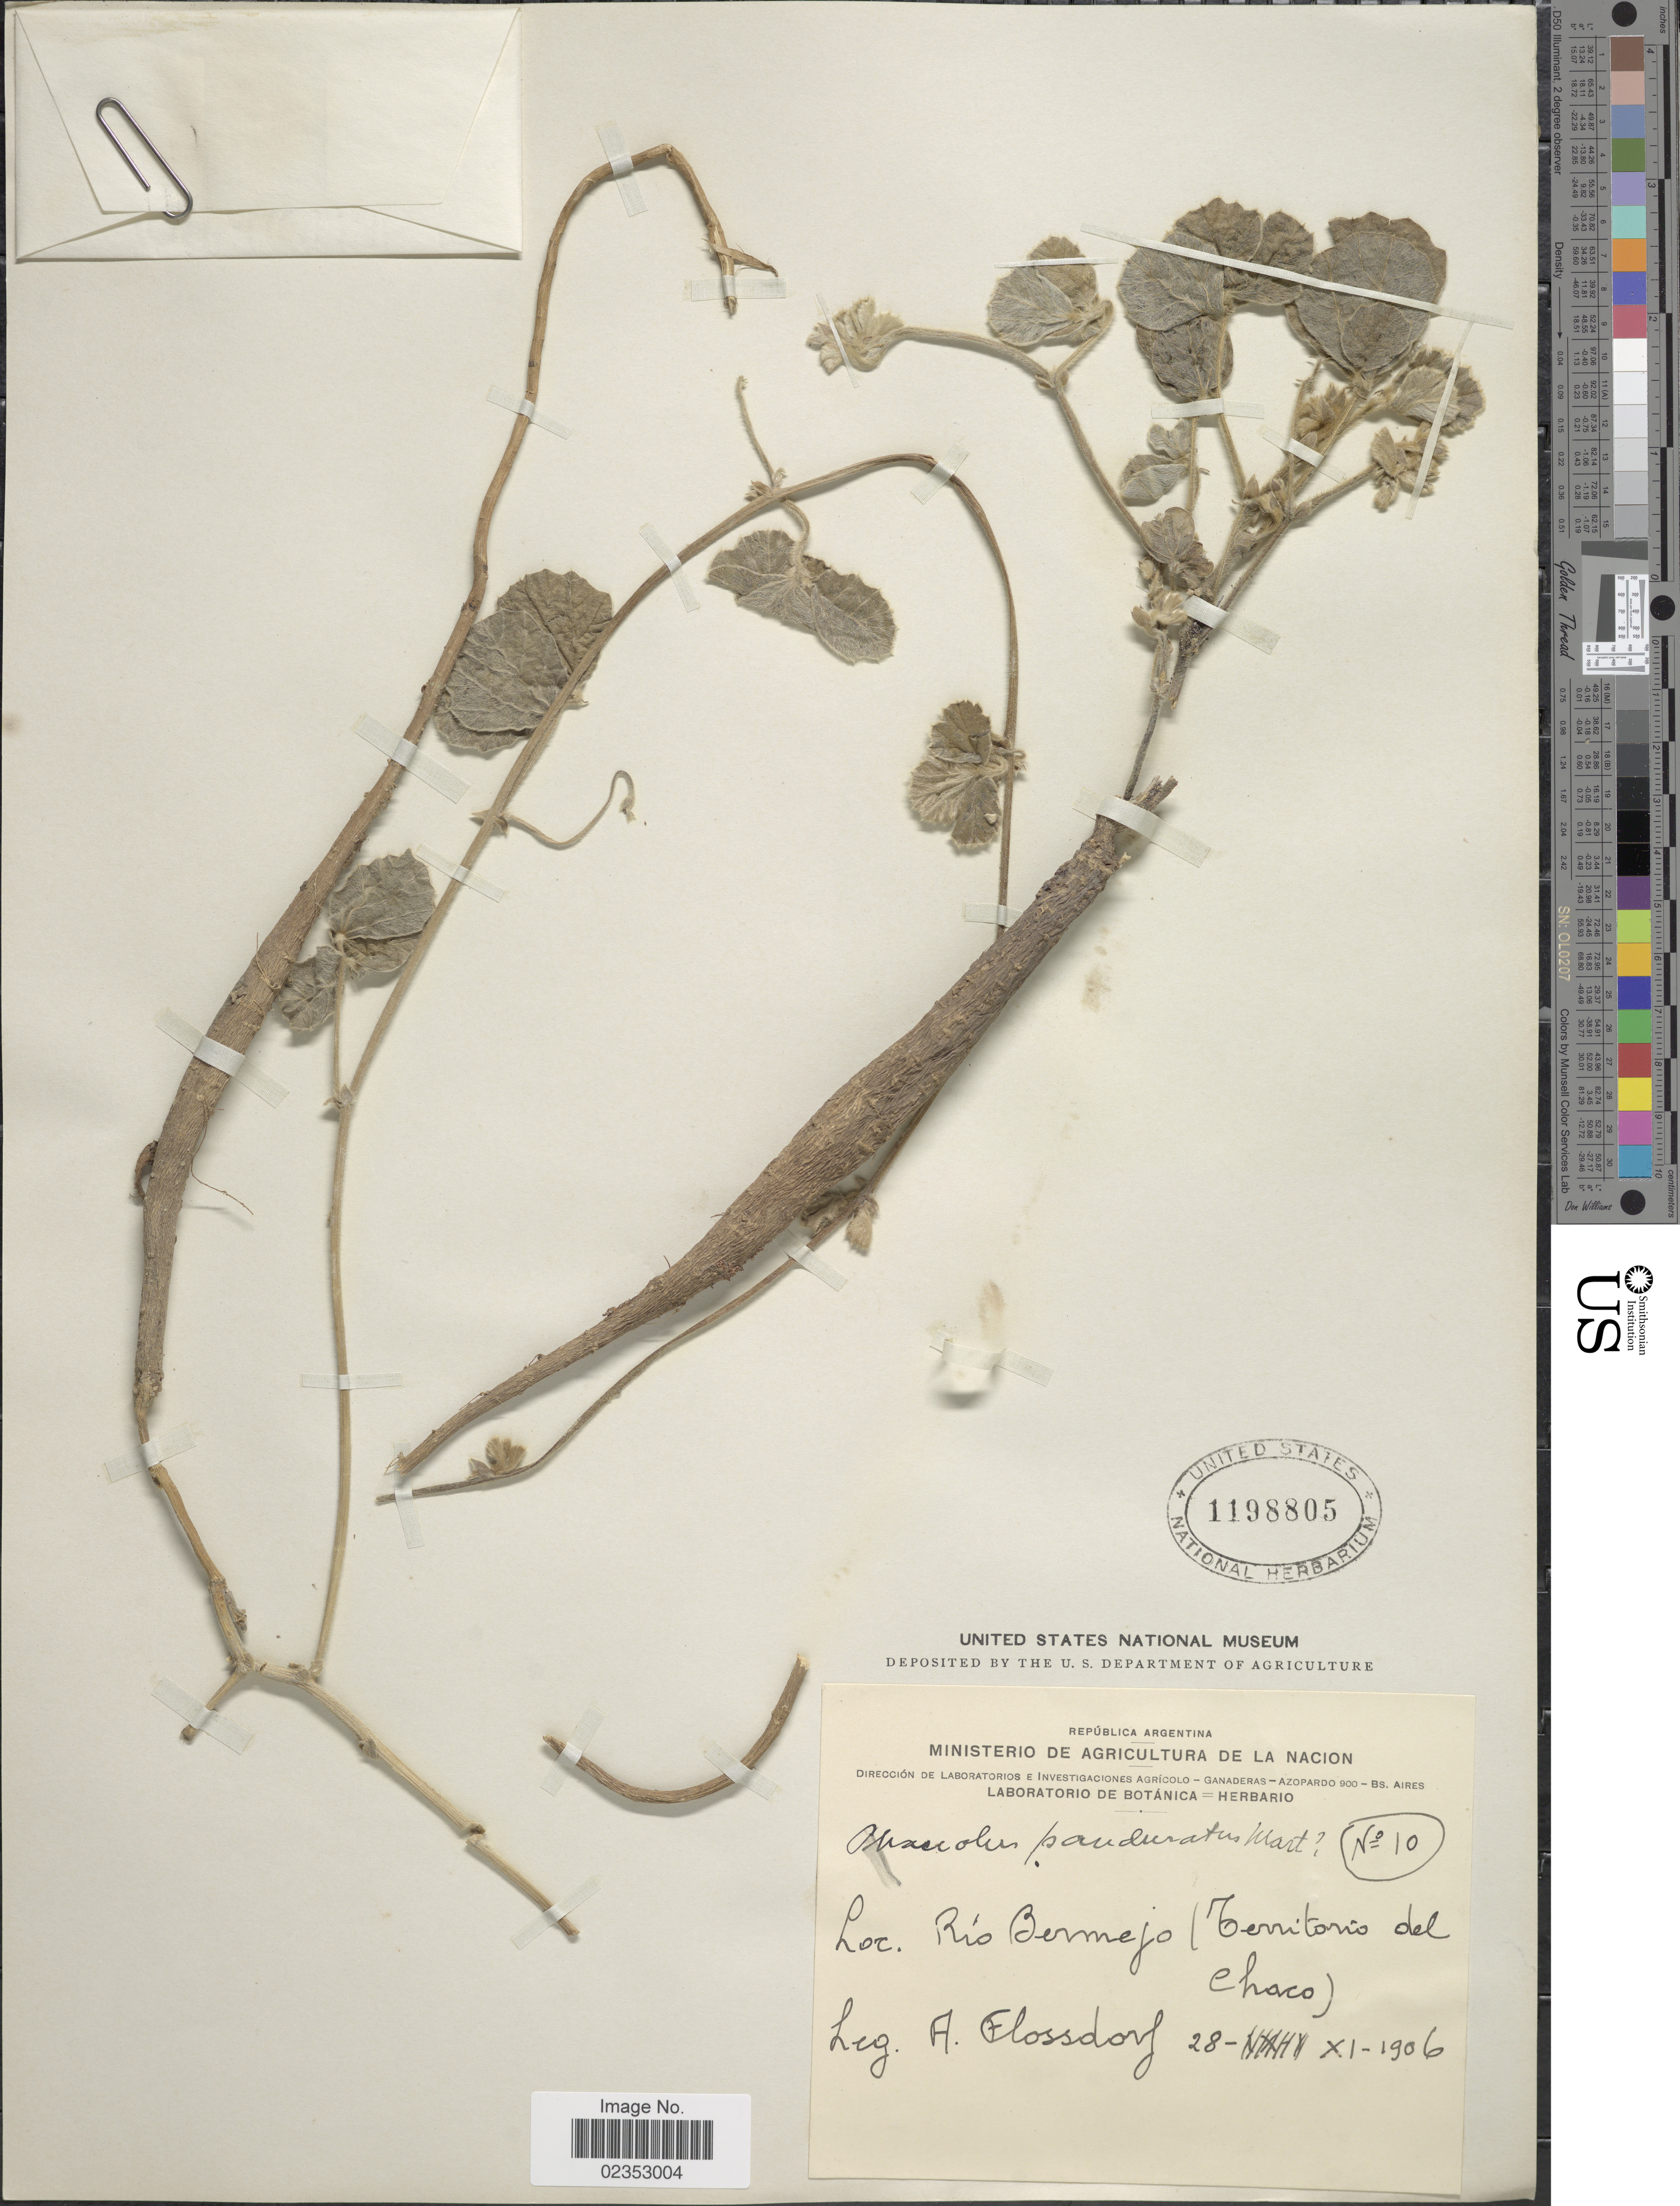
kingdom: Plantae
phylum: Tracheophyta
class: Magnoliopsida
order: Fabales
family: Fabaceae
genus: Macroptilium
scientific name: Macroptilium panduratum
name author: (Benth.) Maréchal & Baudet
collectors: A. Flossdorf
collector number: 10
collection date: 1906-11-28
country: Argentina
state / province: Chaco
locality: Río Bermejo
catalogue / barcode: US 1198805